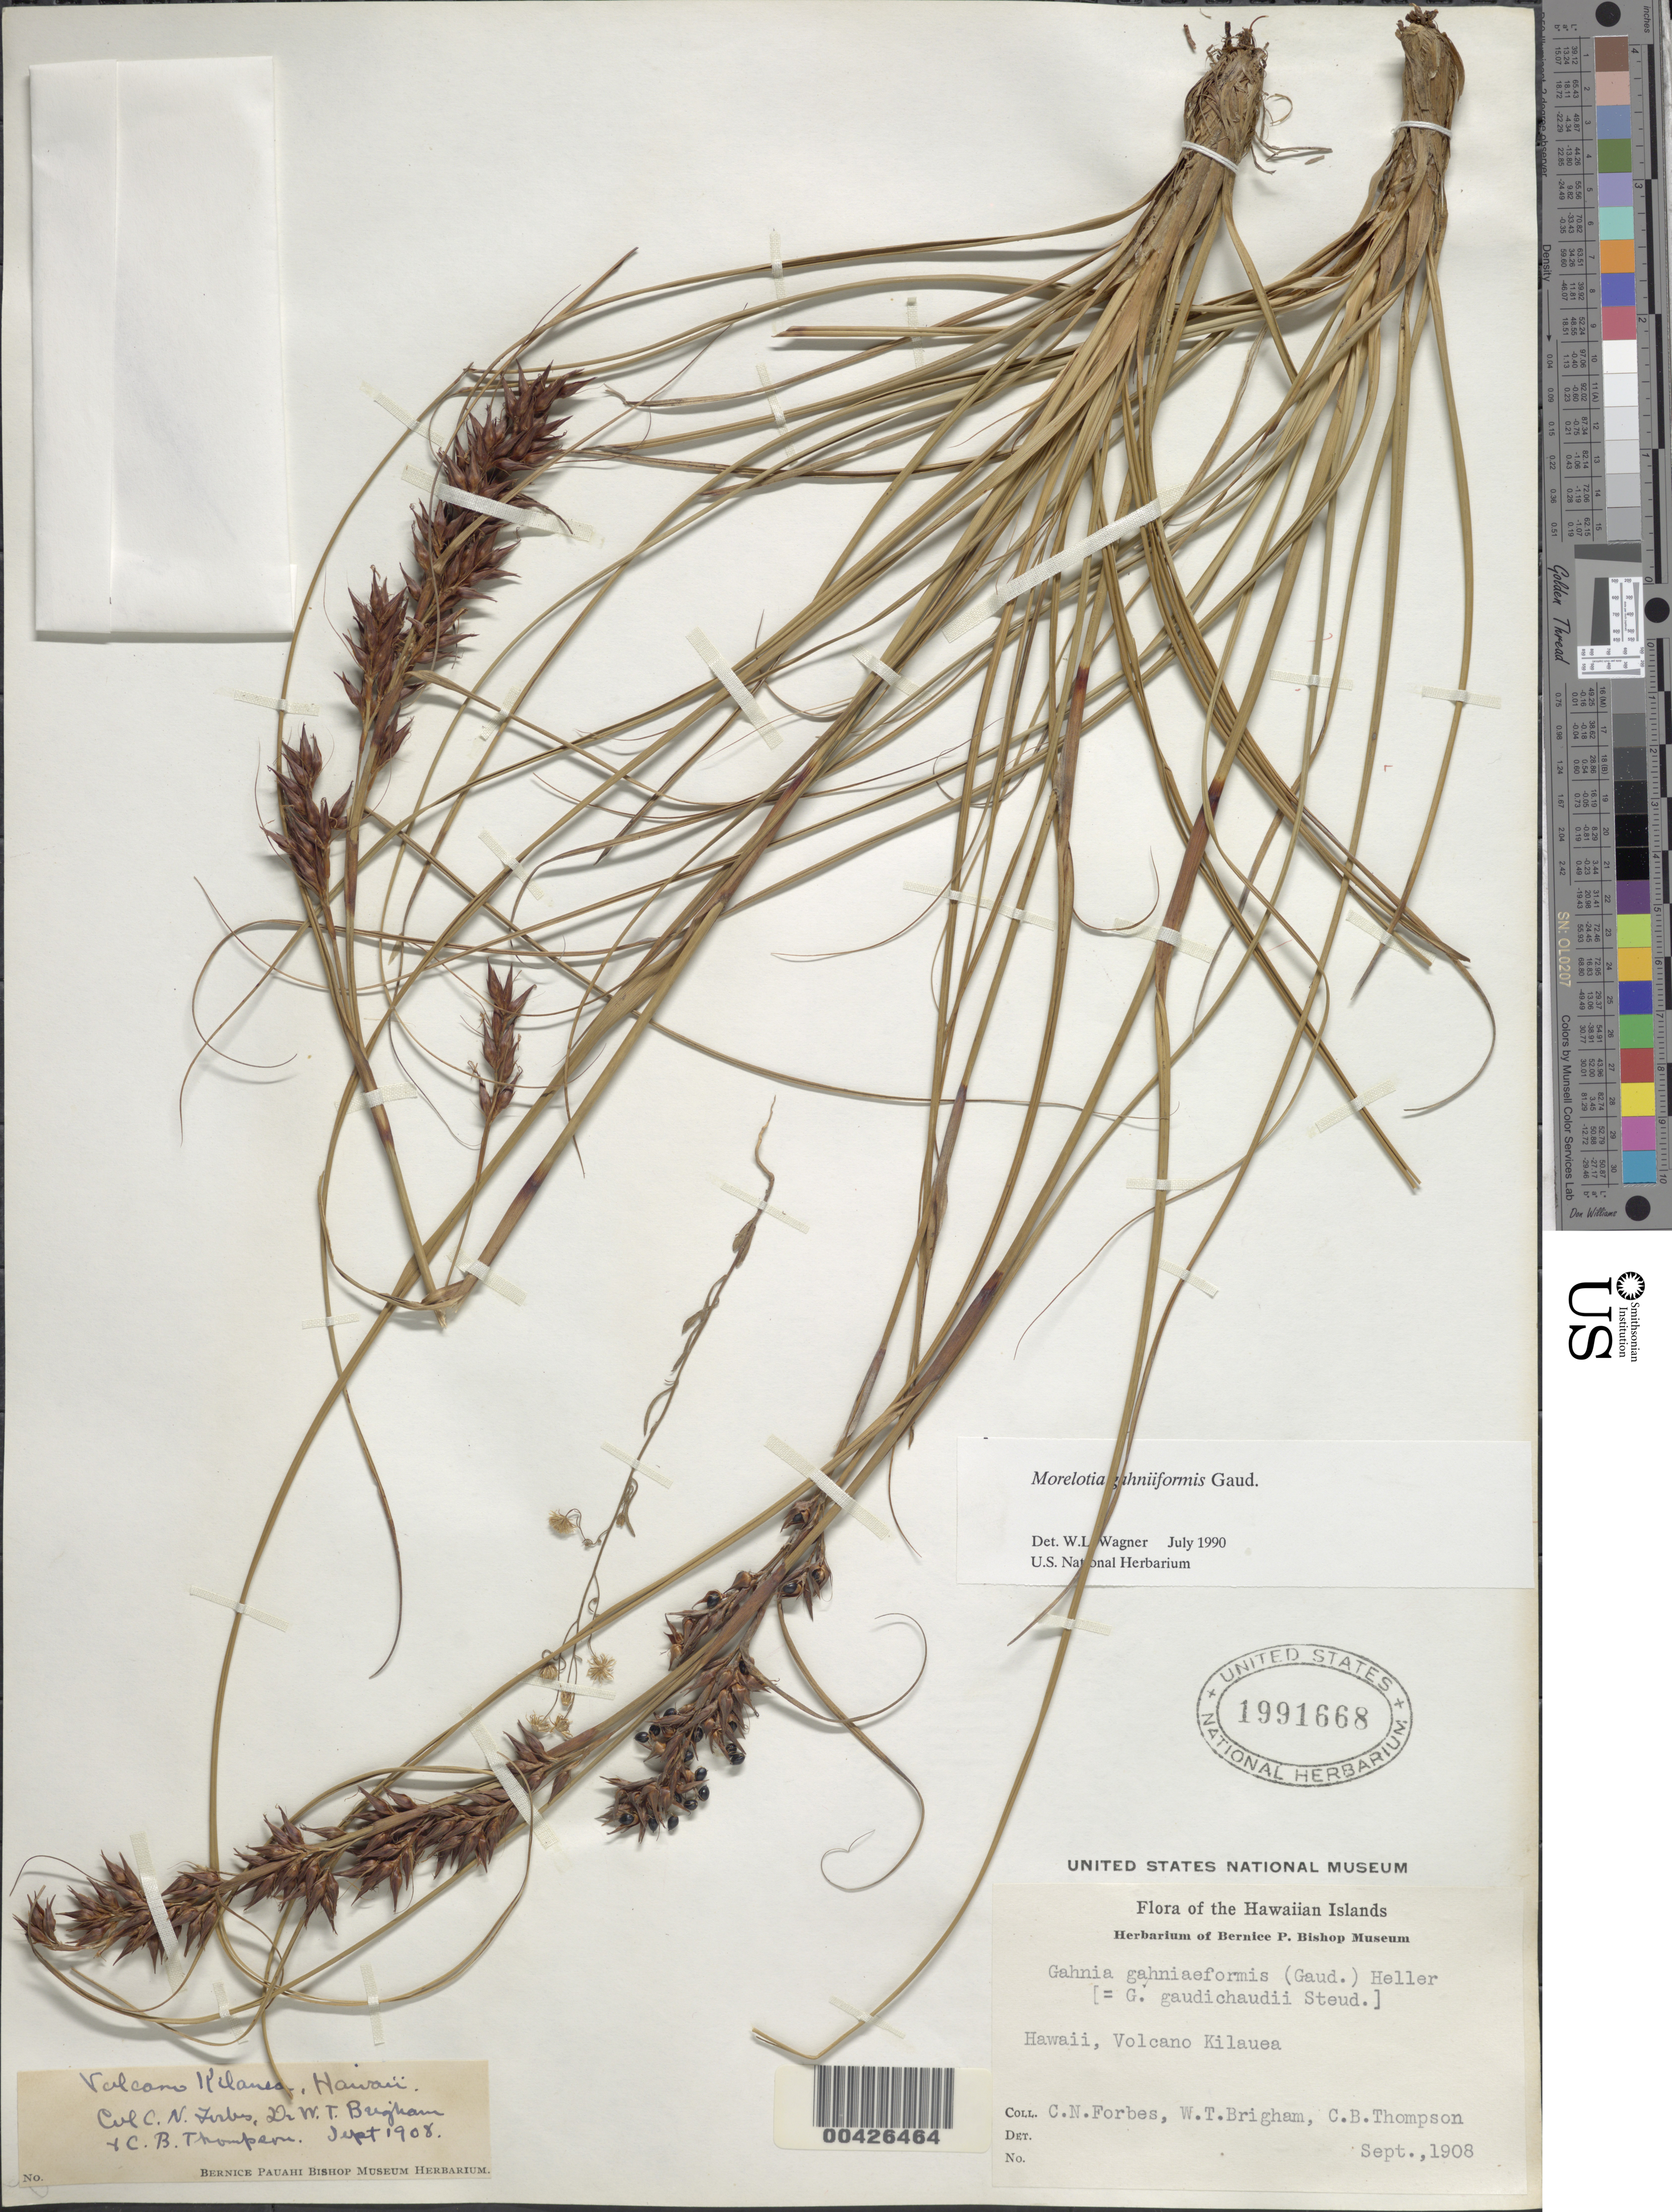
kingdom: Plantae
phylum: Tracheophyta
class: Liliopsida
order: Poales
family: Cyperaceae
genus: Morelotia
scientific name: Morelotia gahniiformis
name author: Gaudich.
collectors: C. N. Forbes, W. T. Brigham & C. B. Thompson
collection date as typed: Sep 1908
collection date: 1908-09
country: United States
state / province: Hawaii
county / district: Hawaii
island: Hawaii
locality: Volcano Kilauea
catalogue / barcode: US 1991668